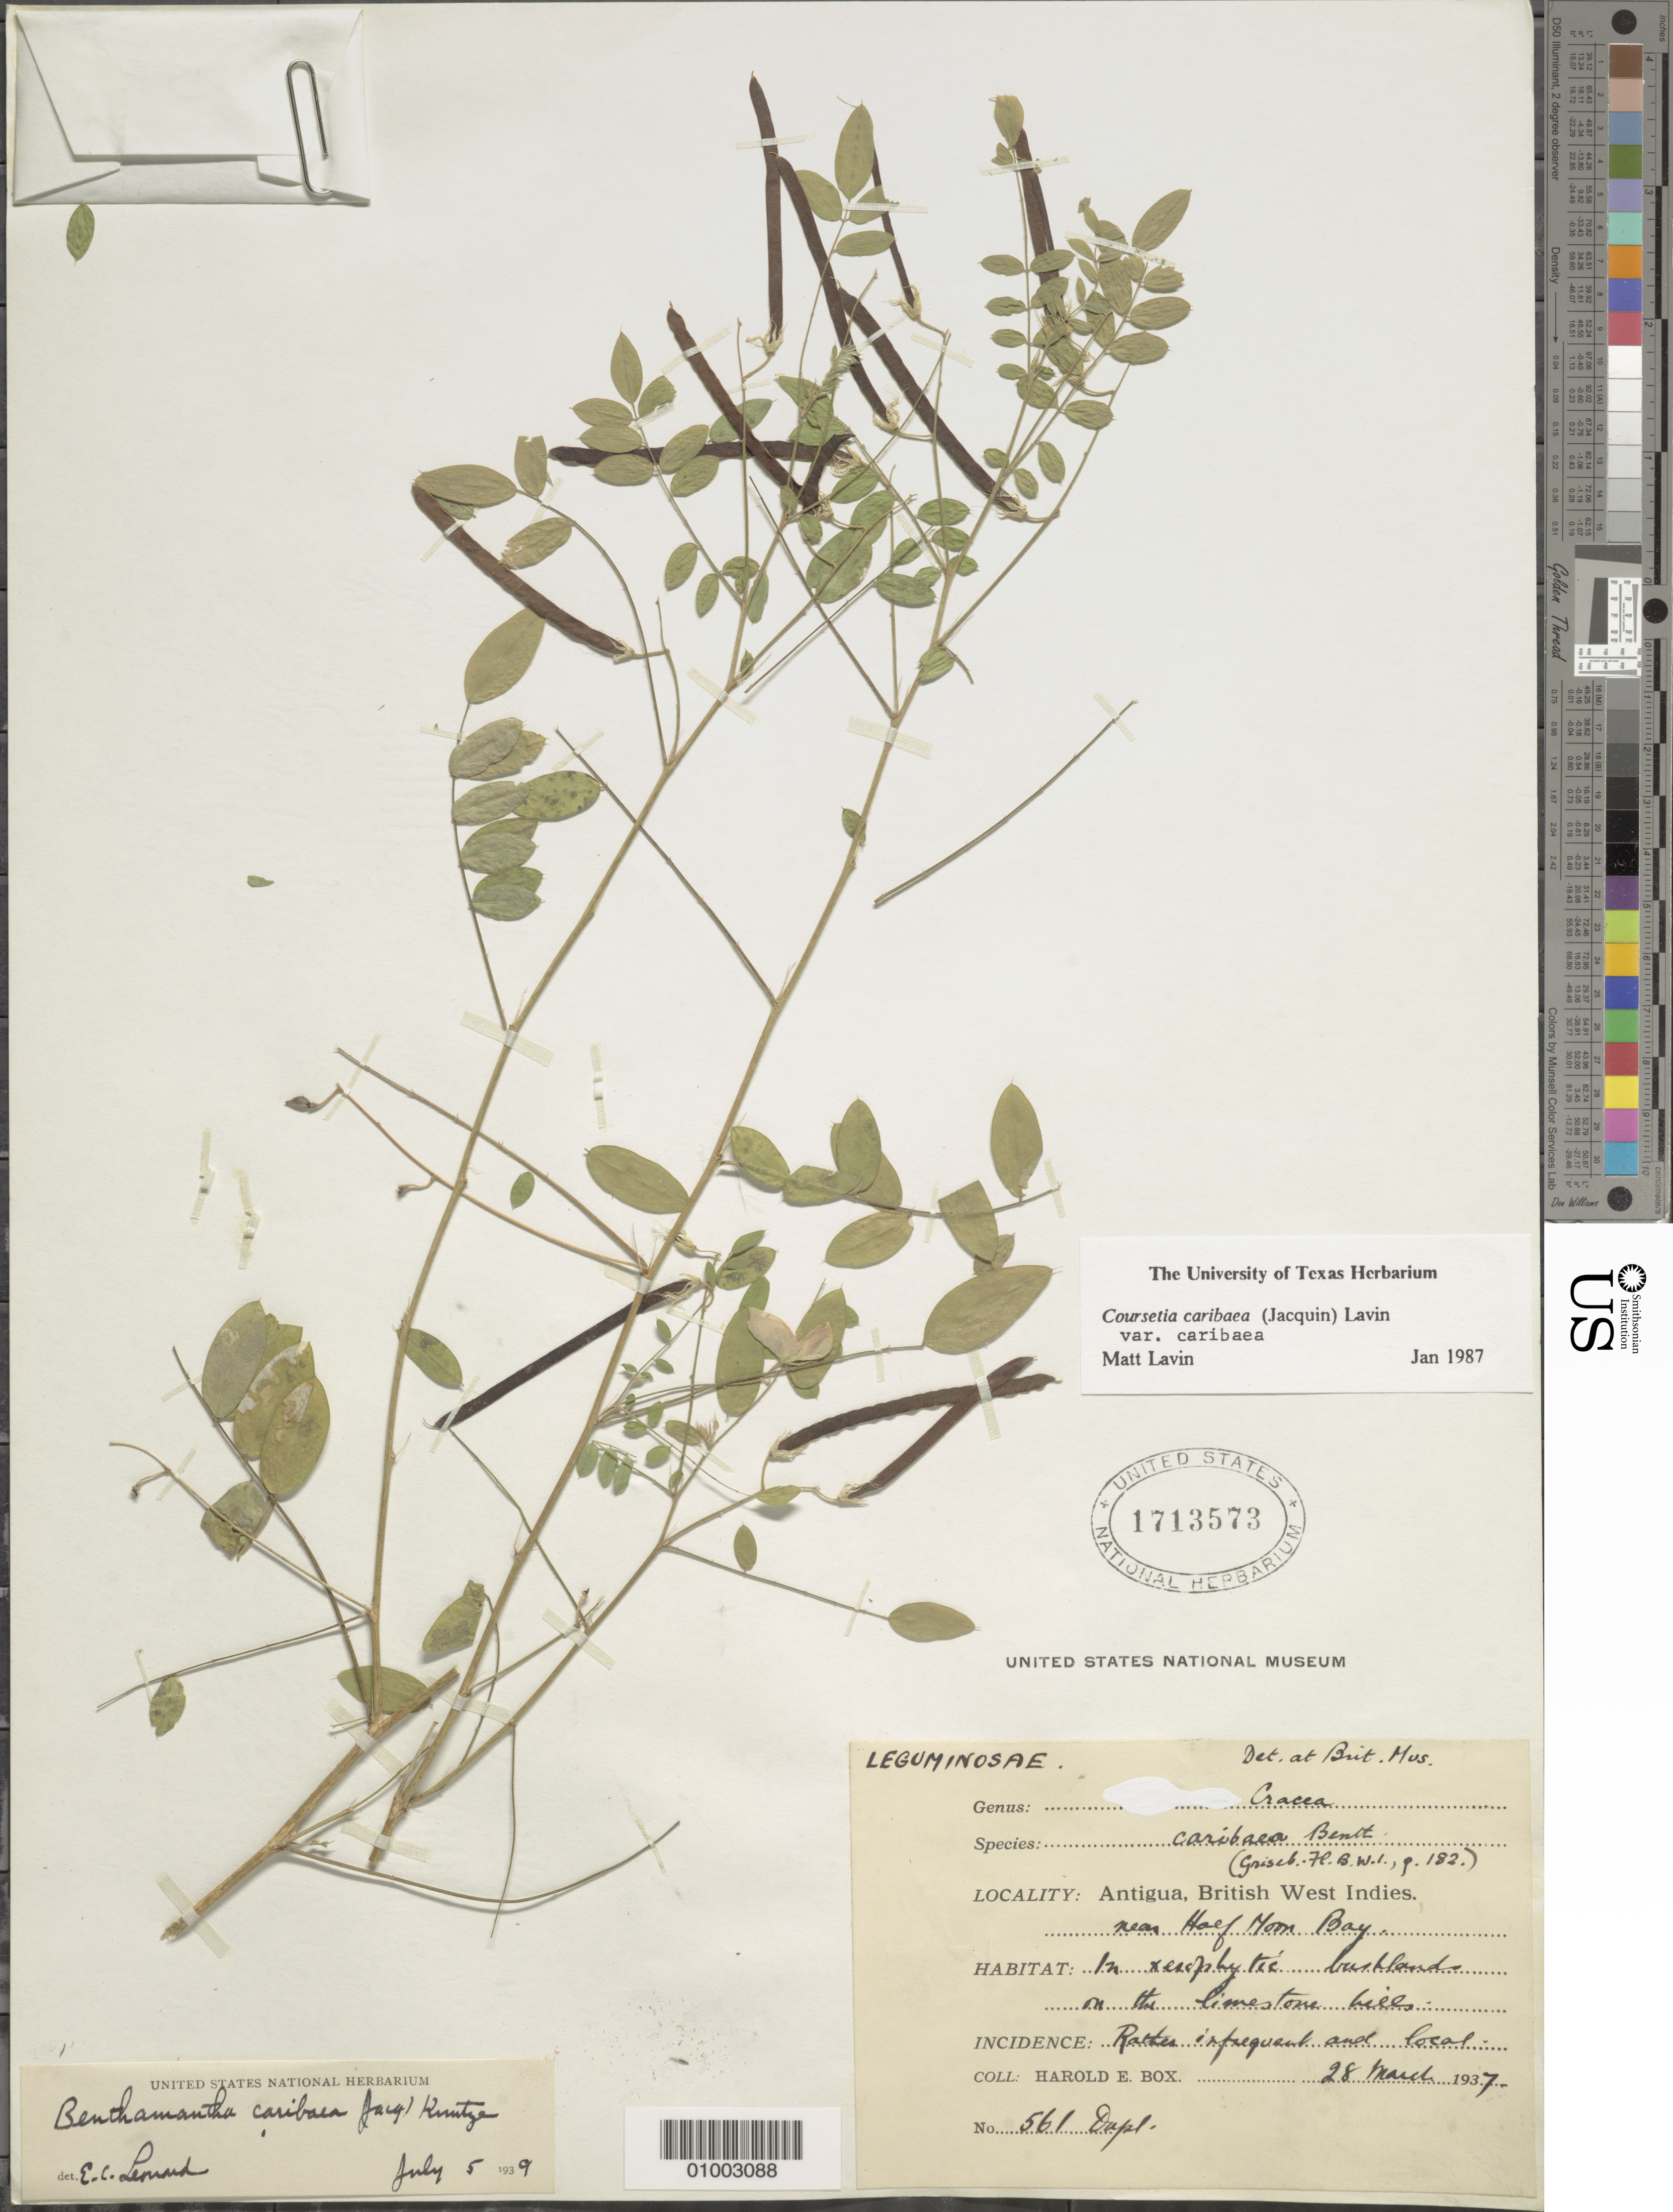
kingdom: Plantae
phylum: Tracheophyta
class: Magnoliopsida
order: Fabales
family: Fabaceae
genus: Coursetia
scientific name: Coursetia caribaea var. caribaea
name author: (Jacq.) Lavin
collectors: H. E. Box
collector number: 561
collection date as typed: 28 Mar 1937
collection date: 1937-03-28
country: Antigua and Barbuda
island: Antigua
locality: Near Half Moon Bay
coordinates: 0 N, 0 E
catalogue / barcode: US 1713573